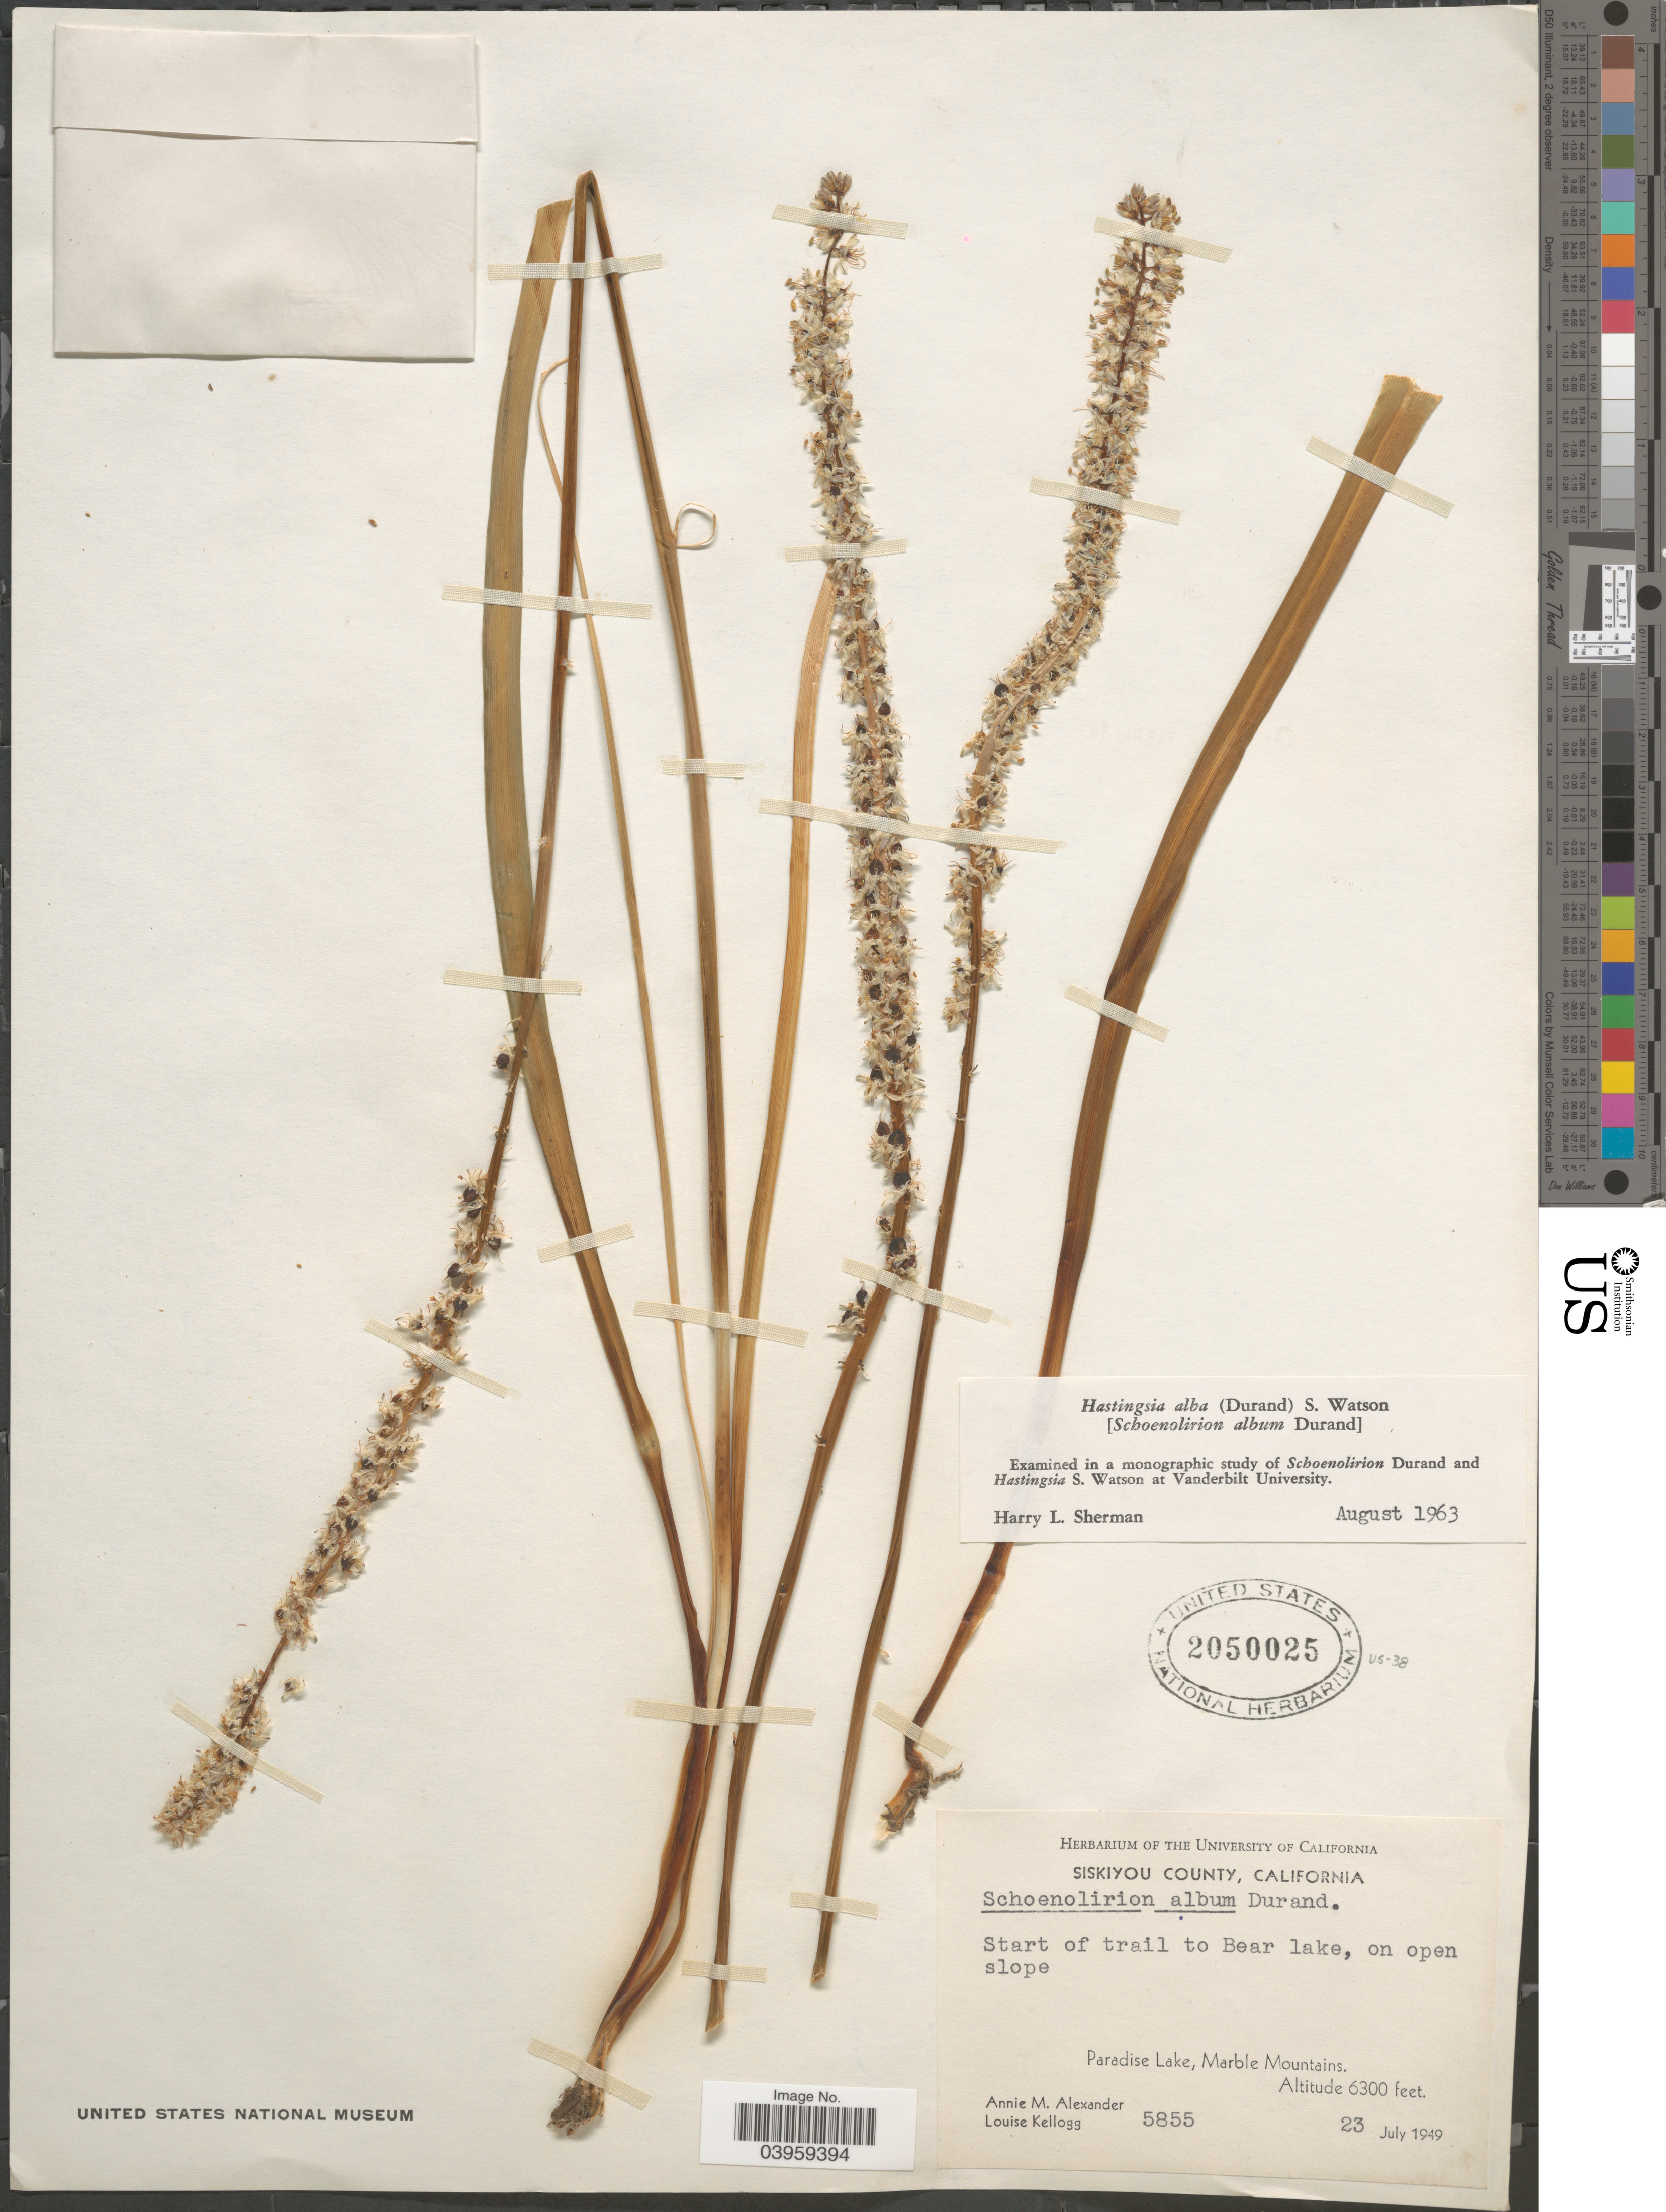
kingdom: Plantae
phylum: Tracheophyta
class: Liliopsida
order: Asparagales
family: Asparagaceae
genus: Hastingsia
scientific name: Hastingsia alba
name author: (Durand) S. Watson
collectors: A. M. Alexander & L. Kellogg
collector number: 5855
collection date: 1949-07-23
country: United States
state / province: California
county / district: Siskiyou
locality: Siskiyou County. Start of trail to Bear lake. Paradise Lake, Marble Mountains.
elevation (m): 1920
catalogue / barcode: US 2050025